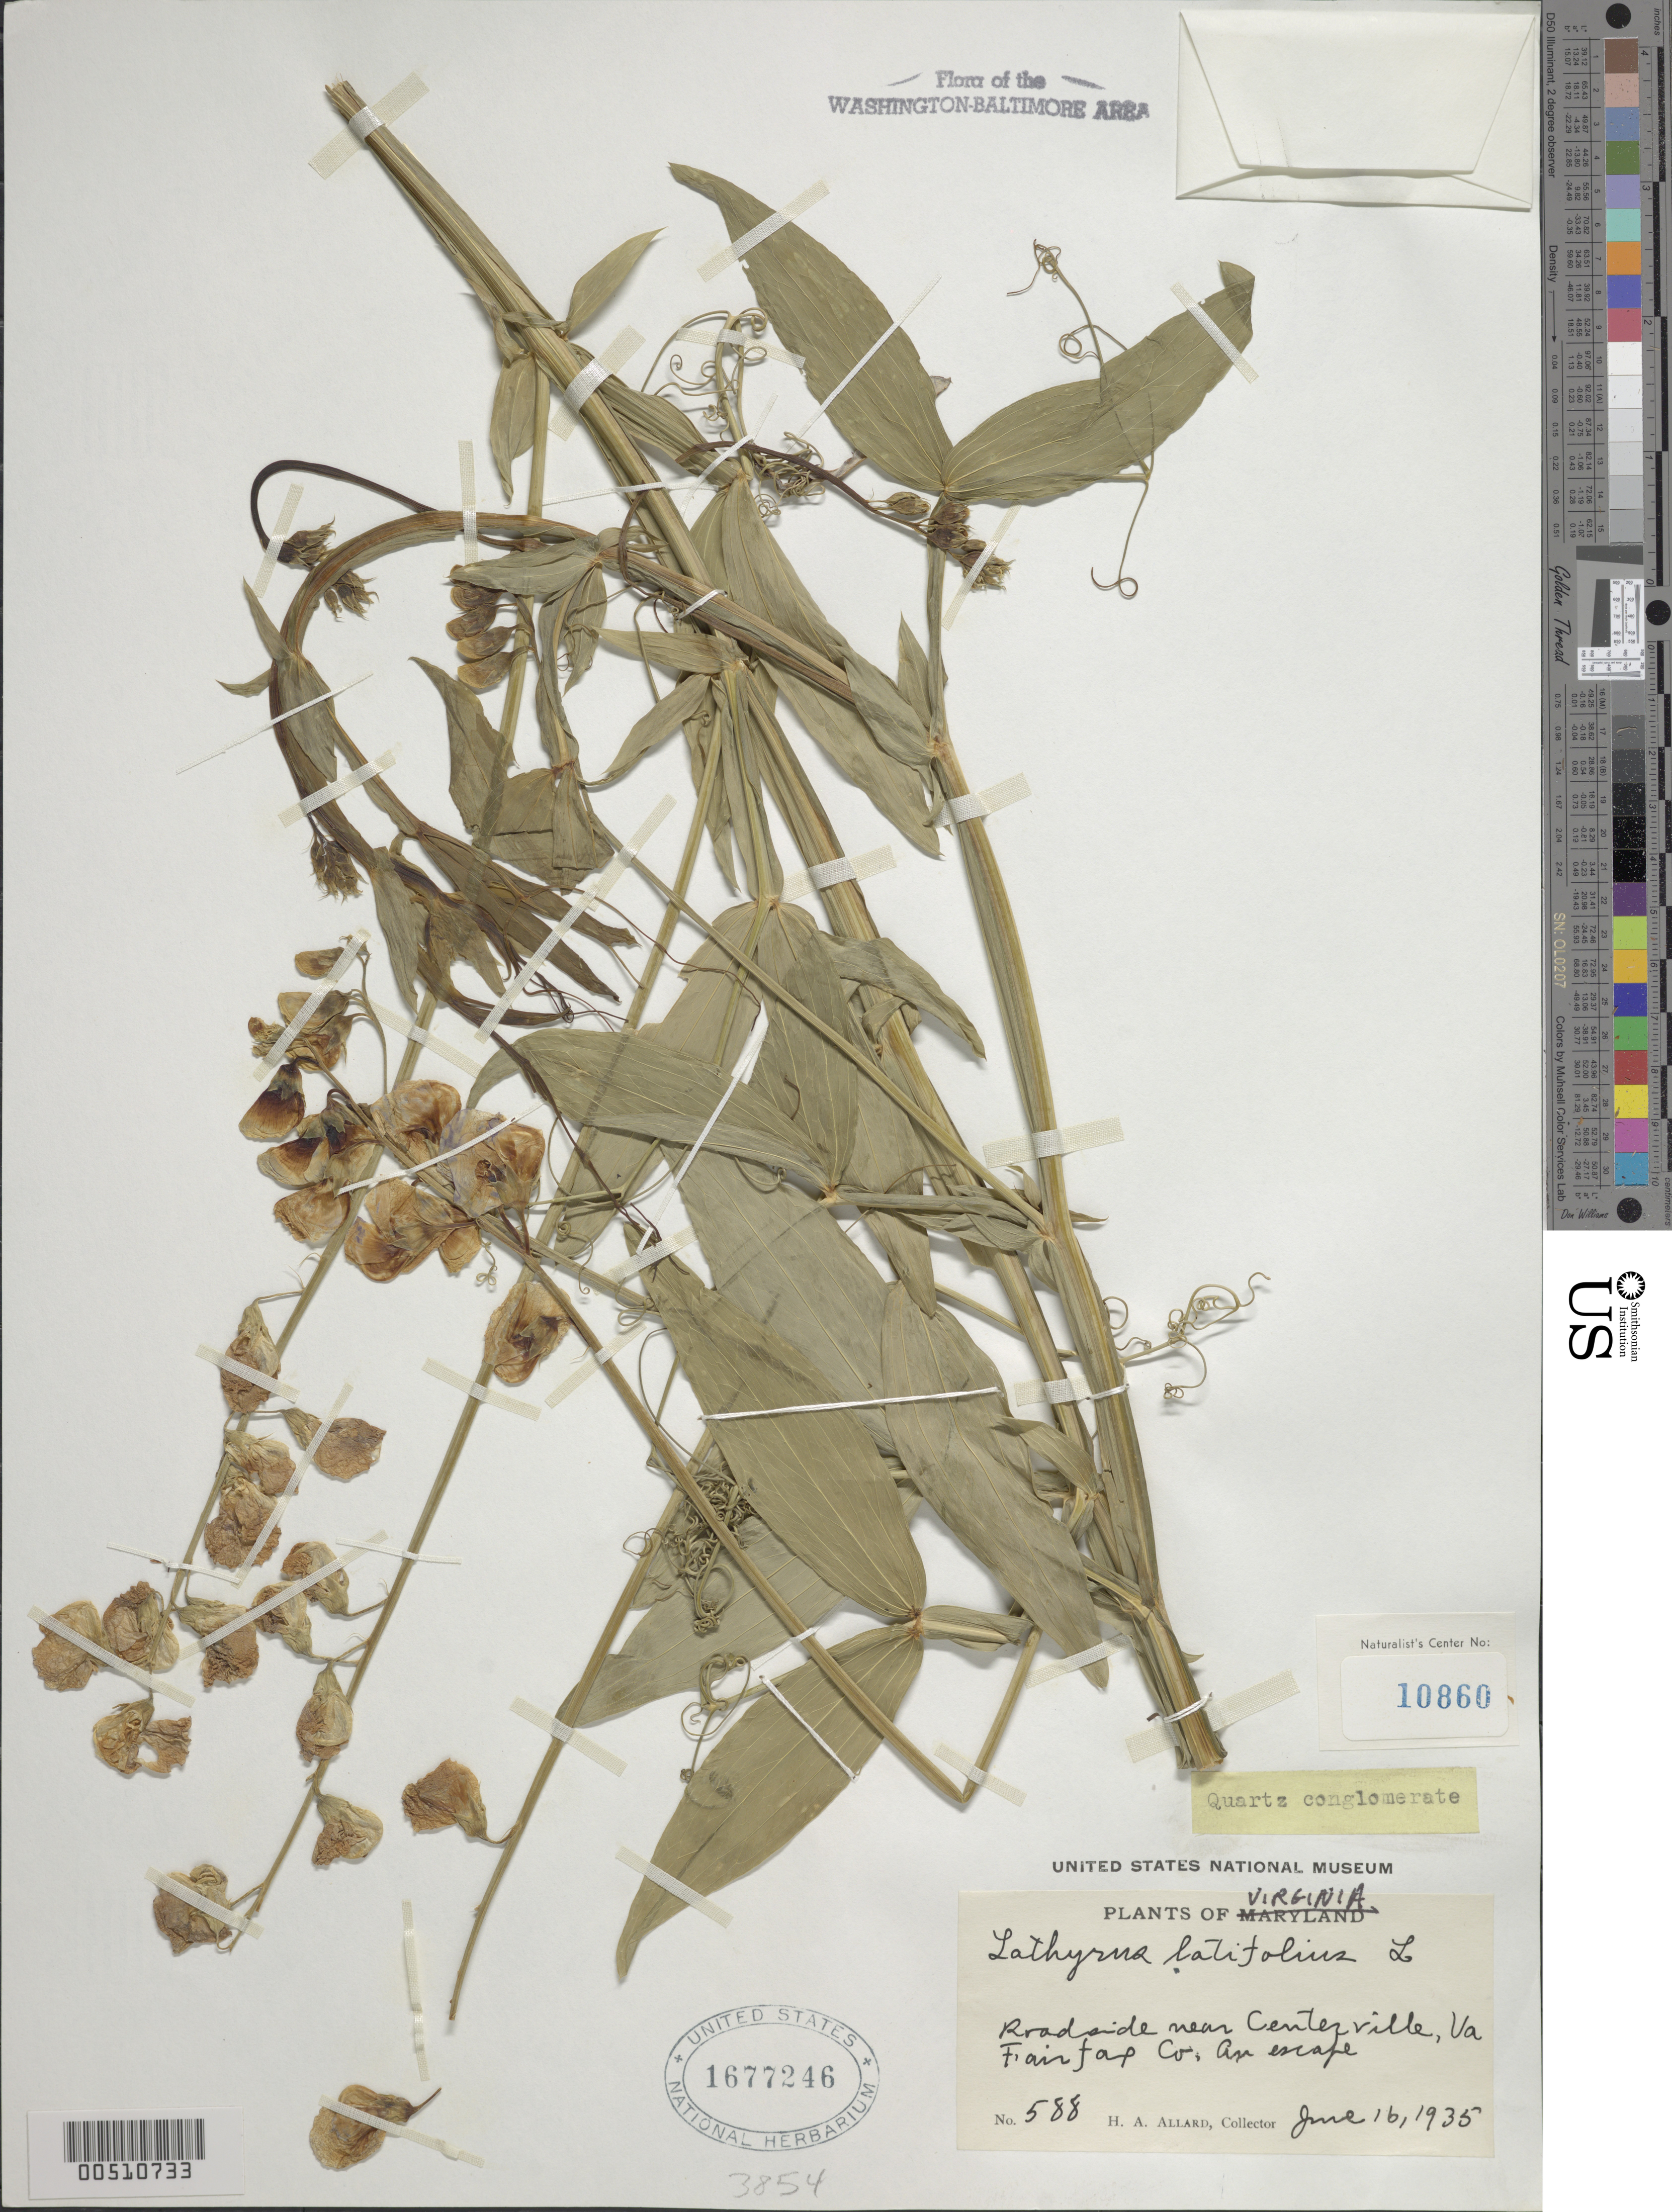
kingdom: Plantae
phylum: Tracheophyta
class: Magnoliopsida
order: Fabales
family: Fabaceae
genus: Lathyrus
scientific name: Lathyrus latifolius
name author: L.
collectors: H. A. Allard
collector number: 588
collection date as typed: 16 Jun 1935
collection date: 1935-06-16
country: United States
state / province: Virginia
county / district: Fairfax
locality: Near Centreville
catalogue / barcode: US 1677246